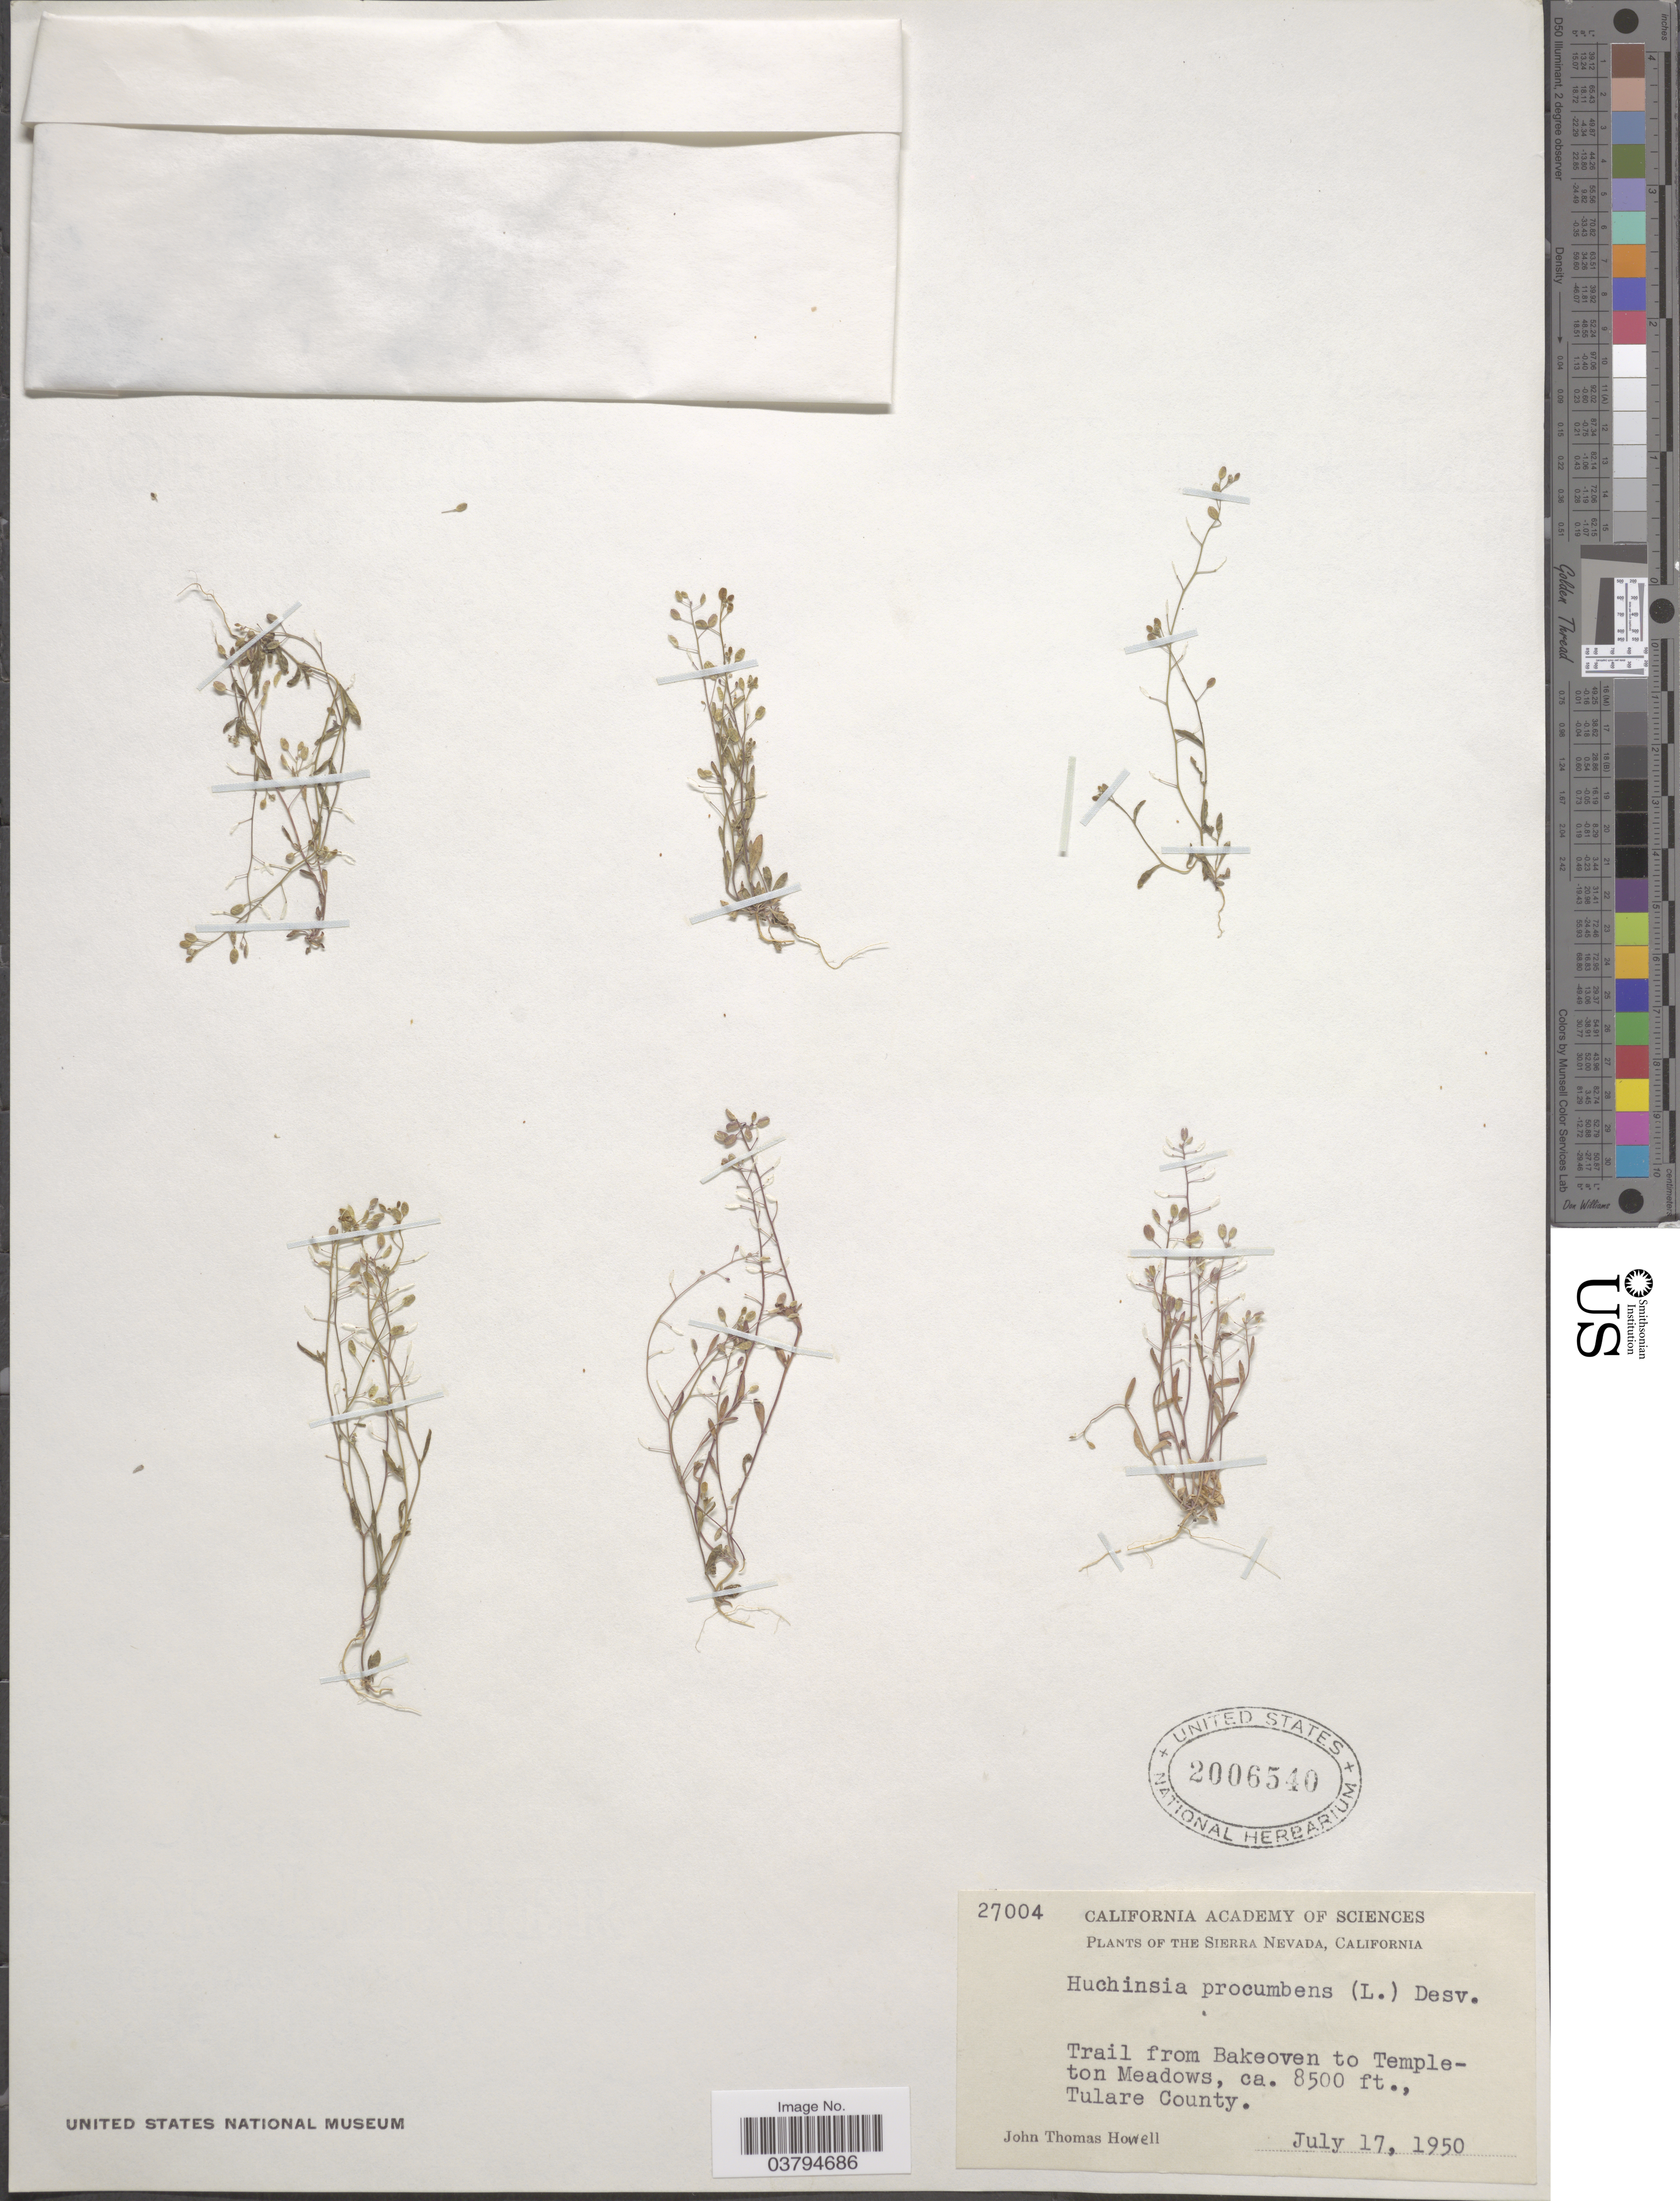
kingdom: Plantae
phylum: Tracheophyta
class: Magnoliopsida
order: Brassicales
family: Brassicaceae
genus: Hornungia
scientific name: Hornungia procumbens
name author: (L.) Hayek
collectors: J. T. Howell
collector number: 27004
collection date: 1950-07-17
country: United States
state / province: California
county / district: Tulare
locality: The Sierra Nevada. Trail from Bakeoven to Templeton Meadows. Tulare County.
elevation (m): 2591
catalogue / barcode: US 2006540